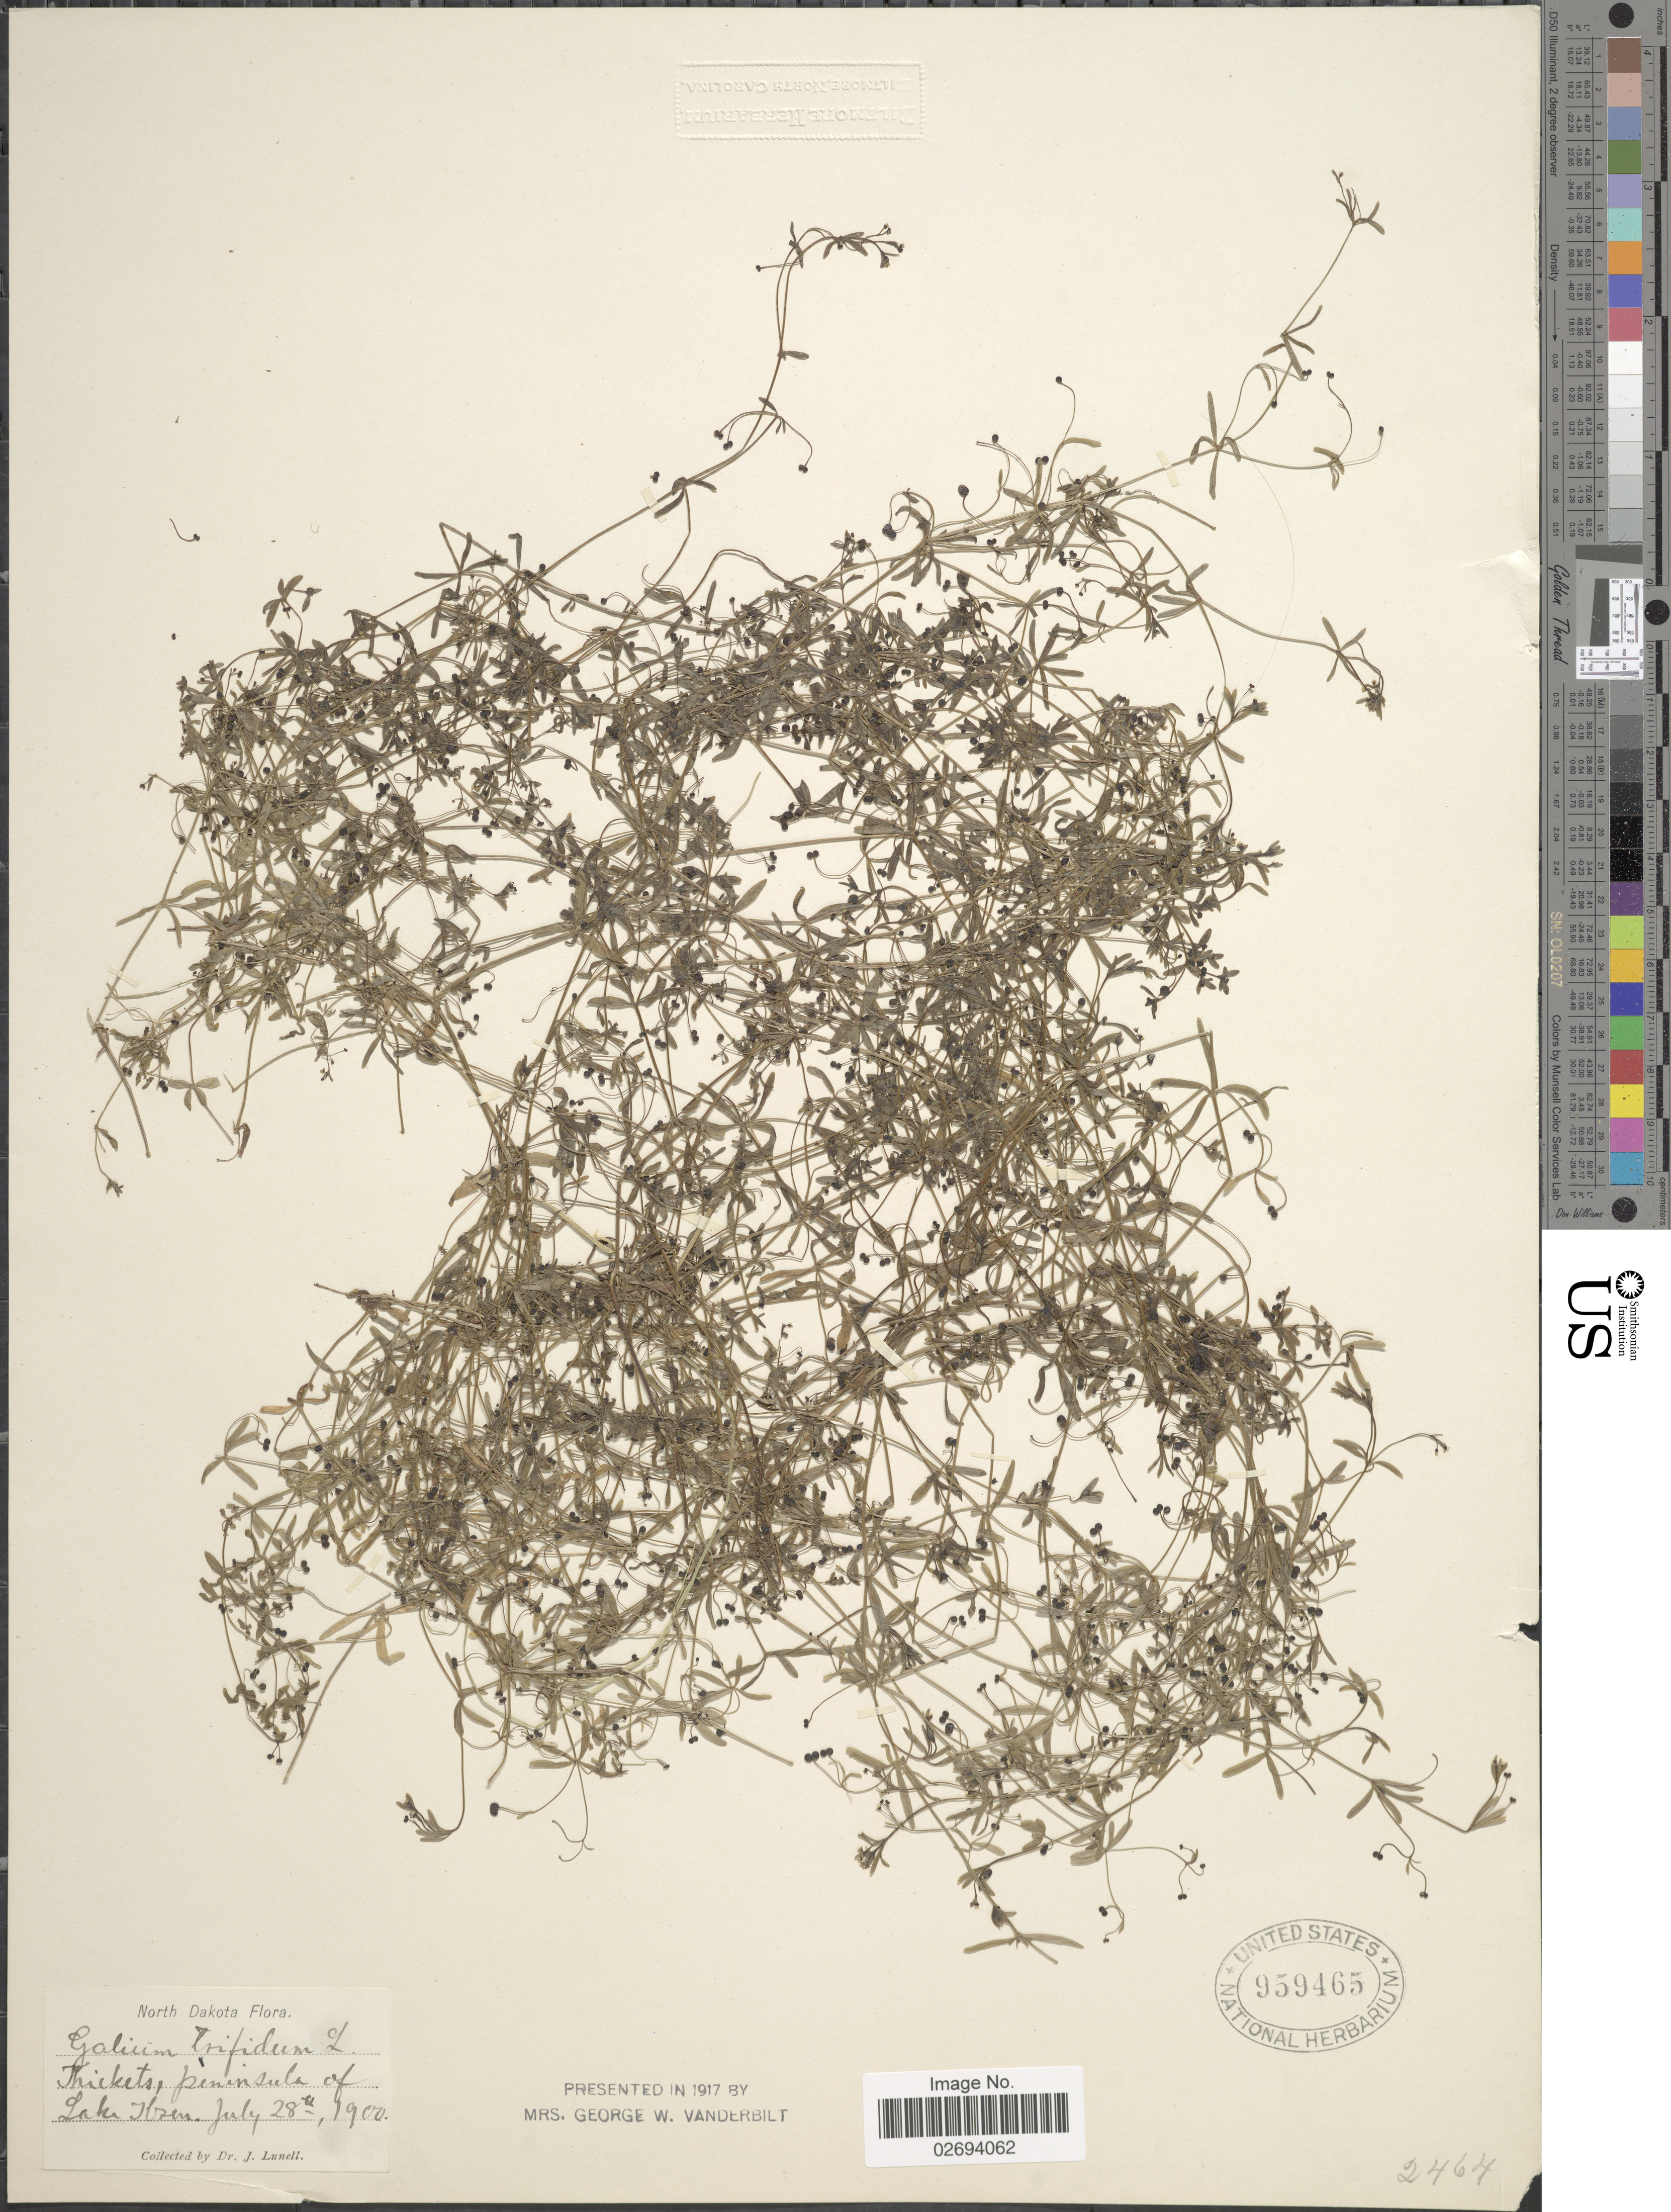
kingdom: Plantae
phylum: Tracheophyta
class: Magnoliopsida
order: Gentianales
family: Rubiaceae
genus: Galium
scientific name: Galium trifidum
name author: L.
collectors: J. Lunell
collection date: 1900-07-28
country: United States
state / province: North Dakota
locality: Peninsula of Lake Ibsen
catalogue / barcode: US 959465